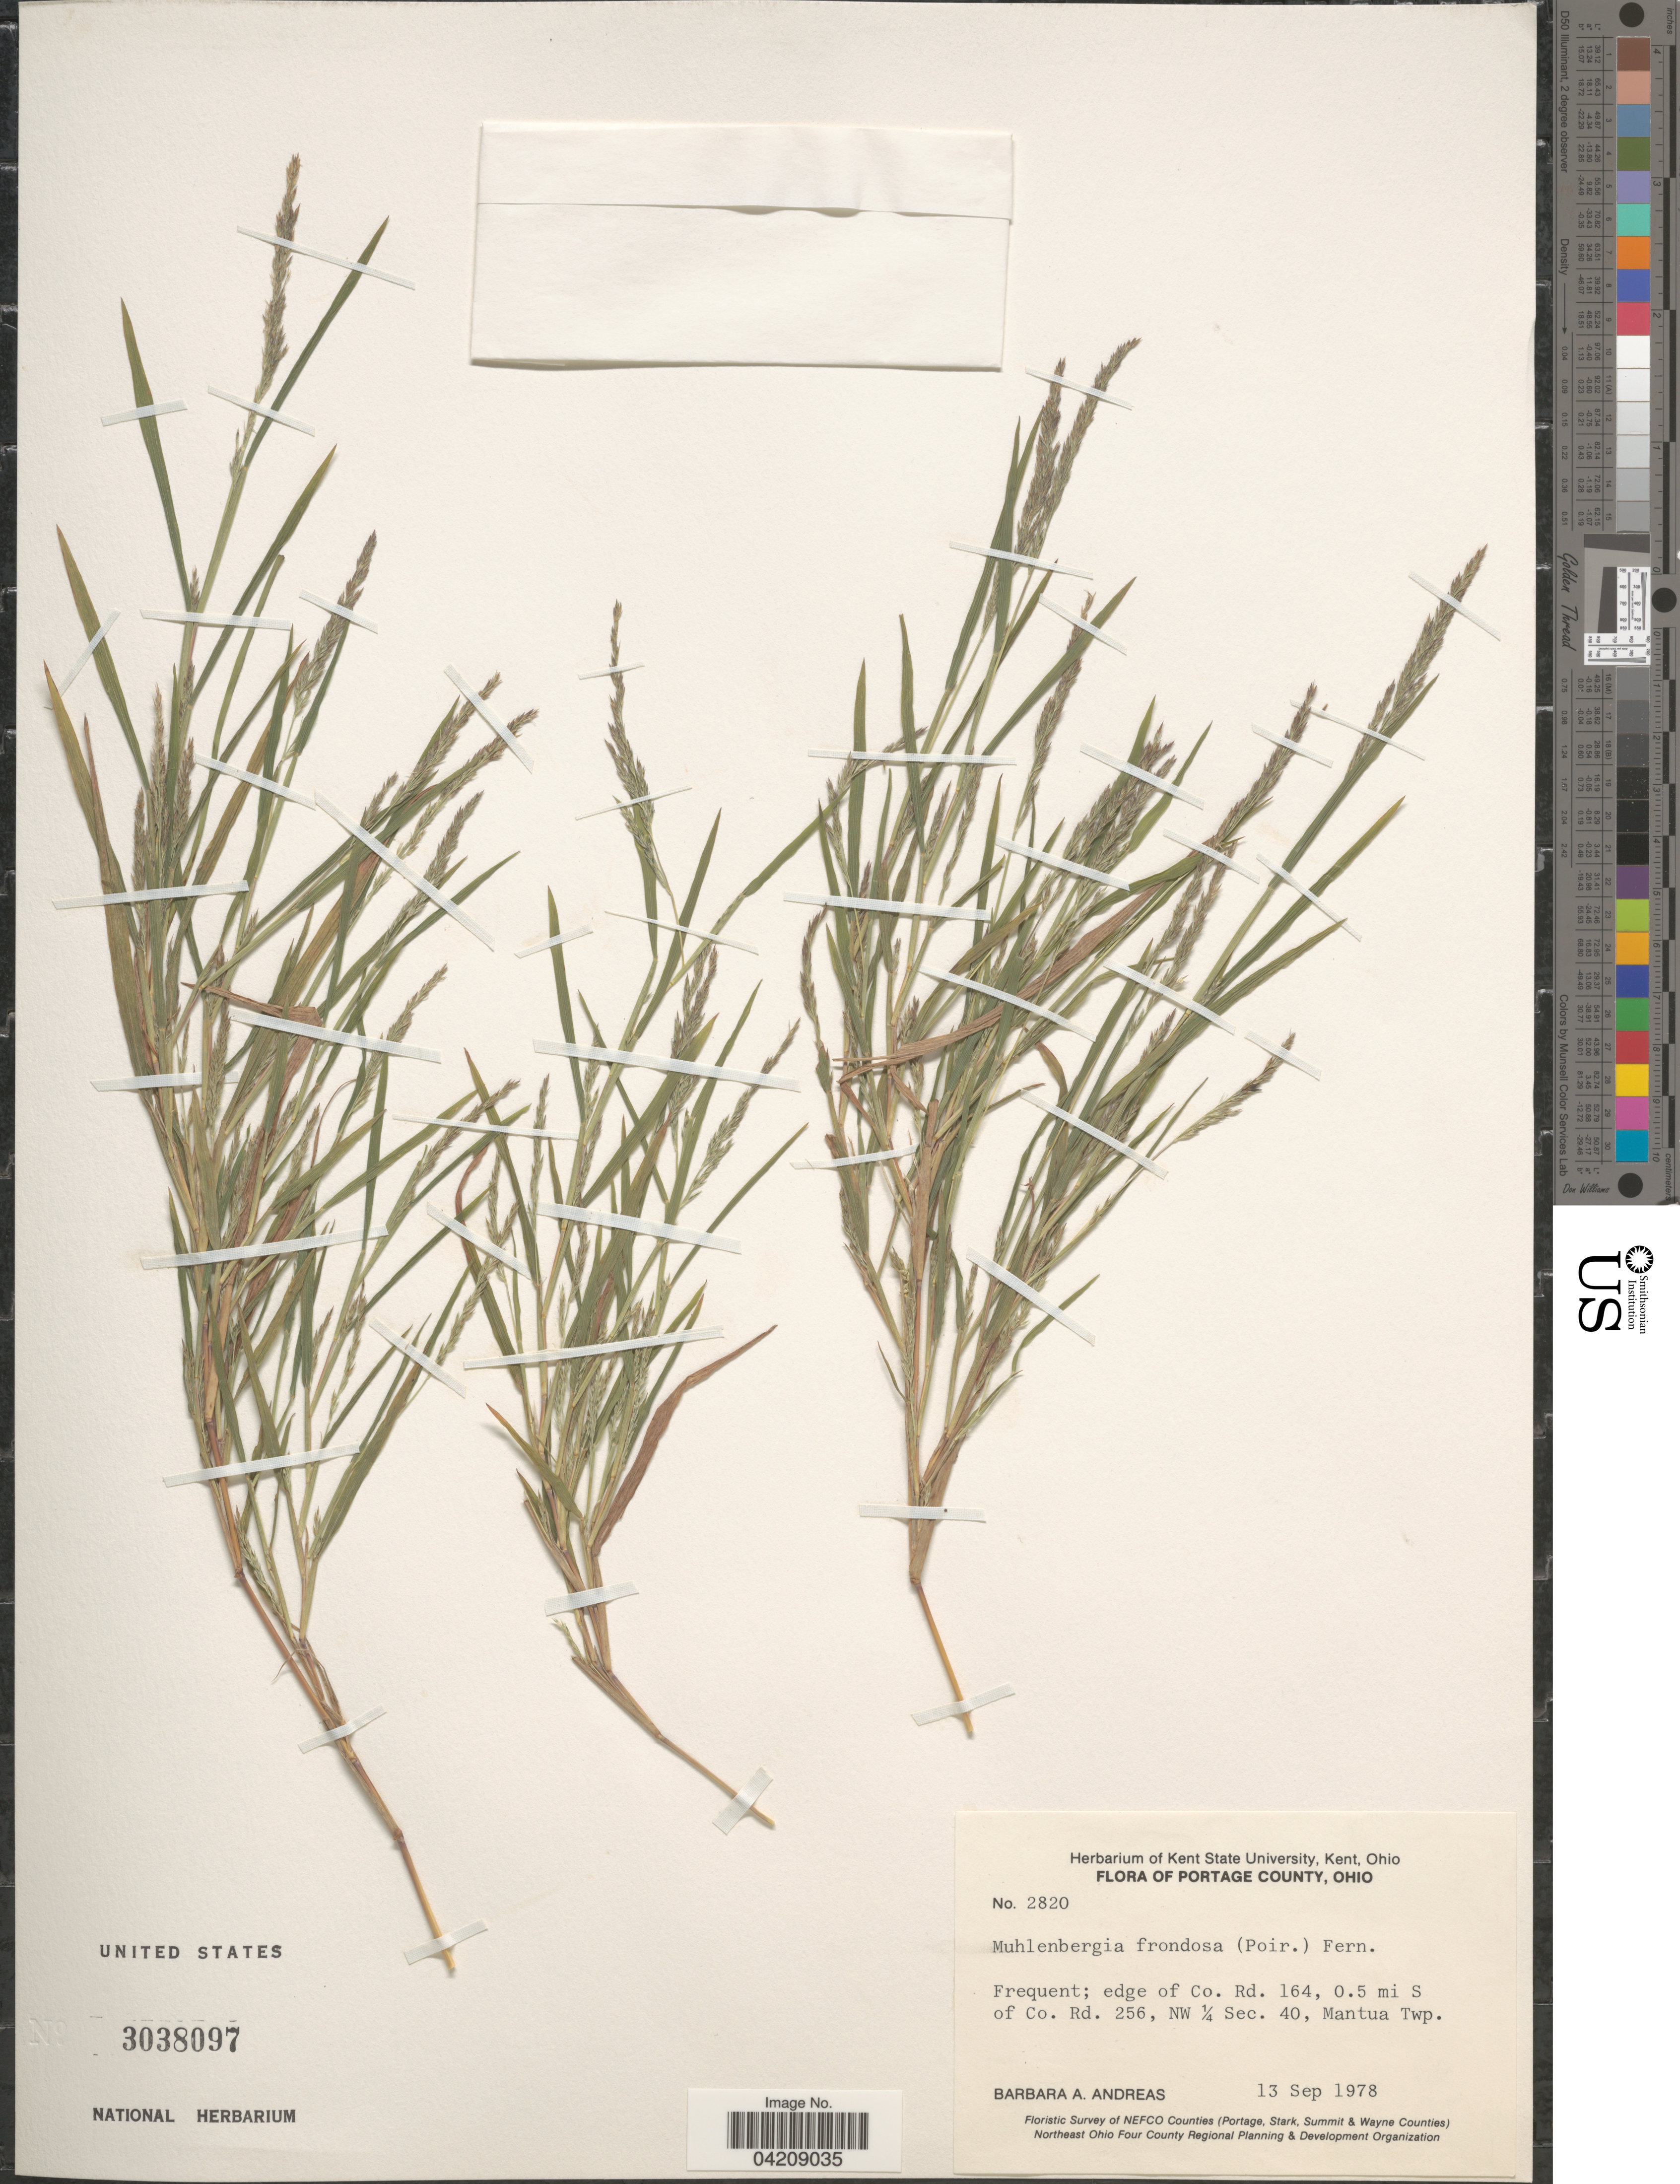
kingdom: Plantae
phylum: Tracheophyta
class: Liliopsida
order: Poales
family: Poaceae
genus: Muhlenbergia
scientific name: Muhlenbergia frondosa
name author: (Poir.) Fernald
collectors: B. A. Andreas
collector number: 2820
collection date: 1978-09-13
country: United States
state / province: Ohio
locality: Portage County. Edge of Co. Rd. 164, 0.5 mi S of Co. Rd. 256, NW ¼ Sec. 40, Mantua Twp. Floristic Survey of Nefco Counties (Portage, Stark, Summit & Wayne Counties).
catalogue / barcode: US 3038097